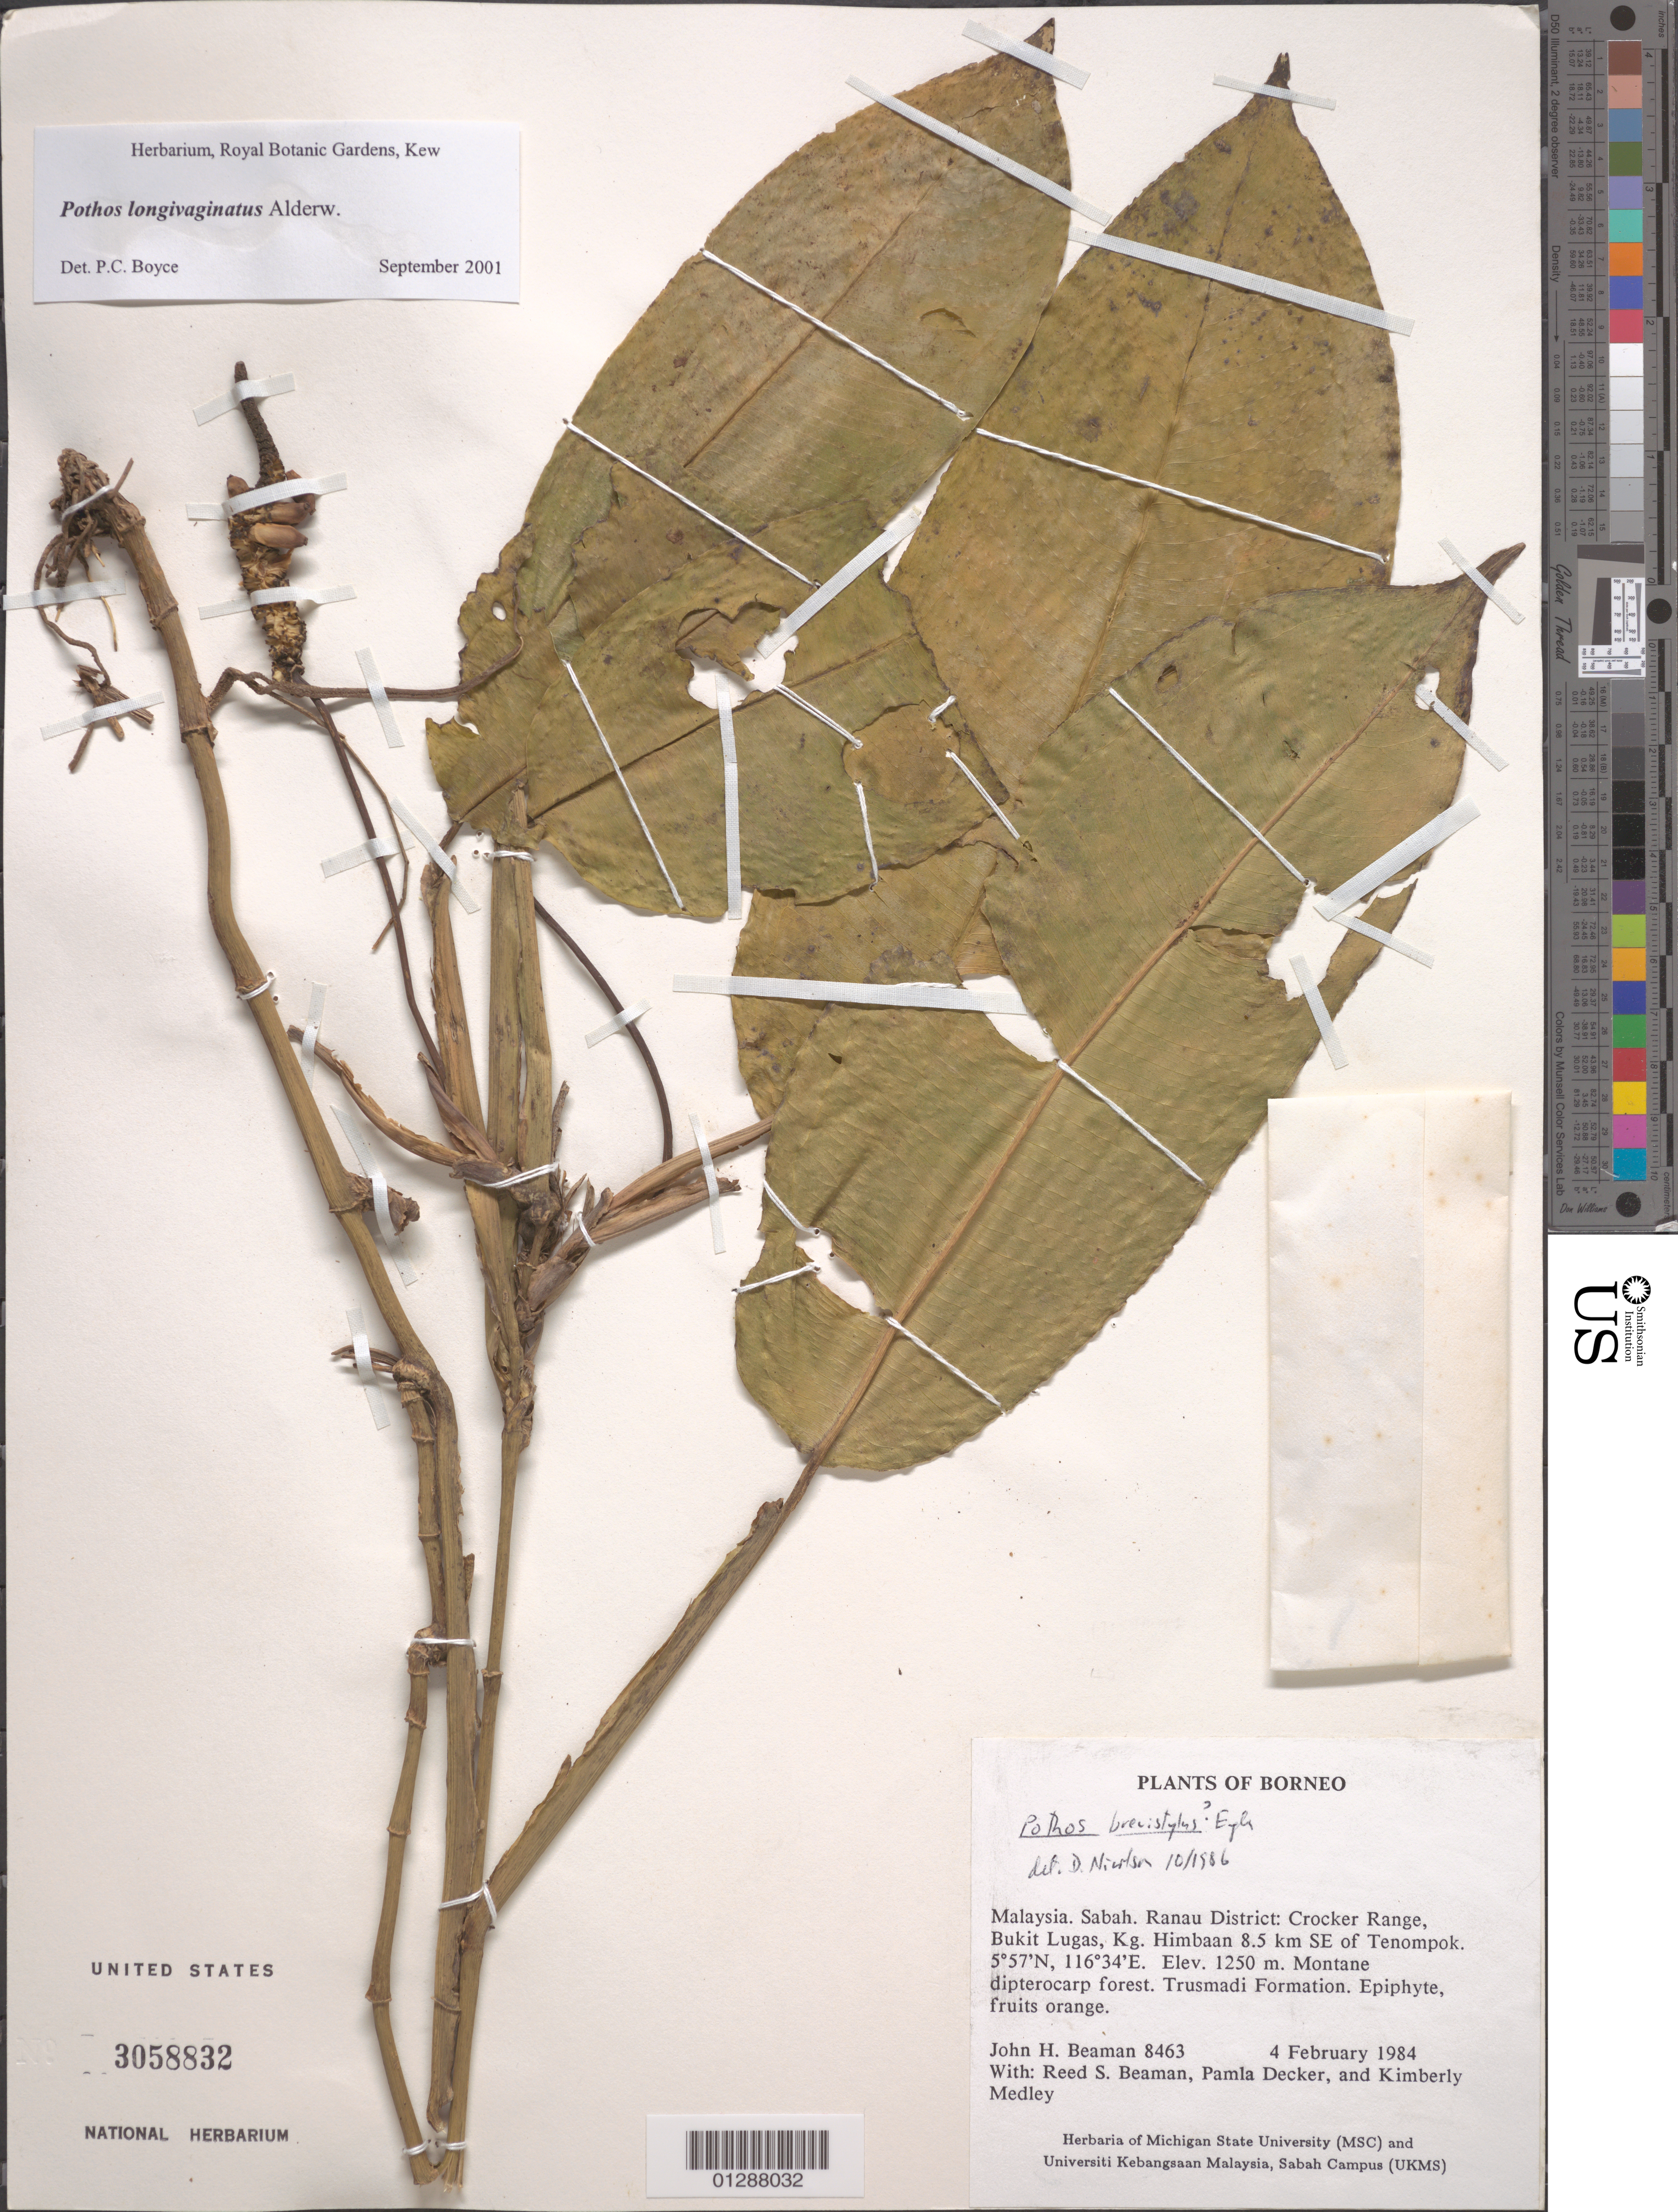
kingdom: Plantae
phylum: Tracheophyta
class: Liliopsida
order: Alismatales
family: Araceae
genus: Pothos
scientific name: Pothos longivaginatus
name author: Alderw.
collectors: J. H. Beaman, R. S. Beaman, P. Decker & K. Medley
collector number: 8463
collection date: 1984-02-04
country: Malaysia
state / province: Sabah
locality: Borneo. Ranau District: Crocker Range, Bukit Lugas, Kg. Himbaan 8.5 km SE of Tenompok.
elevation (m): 1250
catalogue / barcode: US 3058832